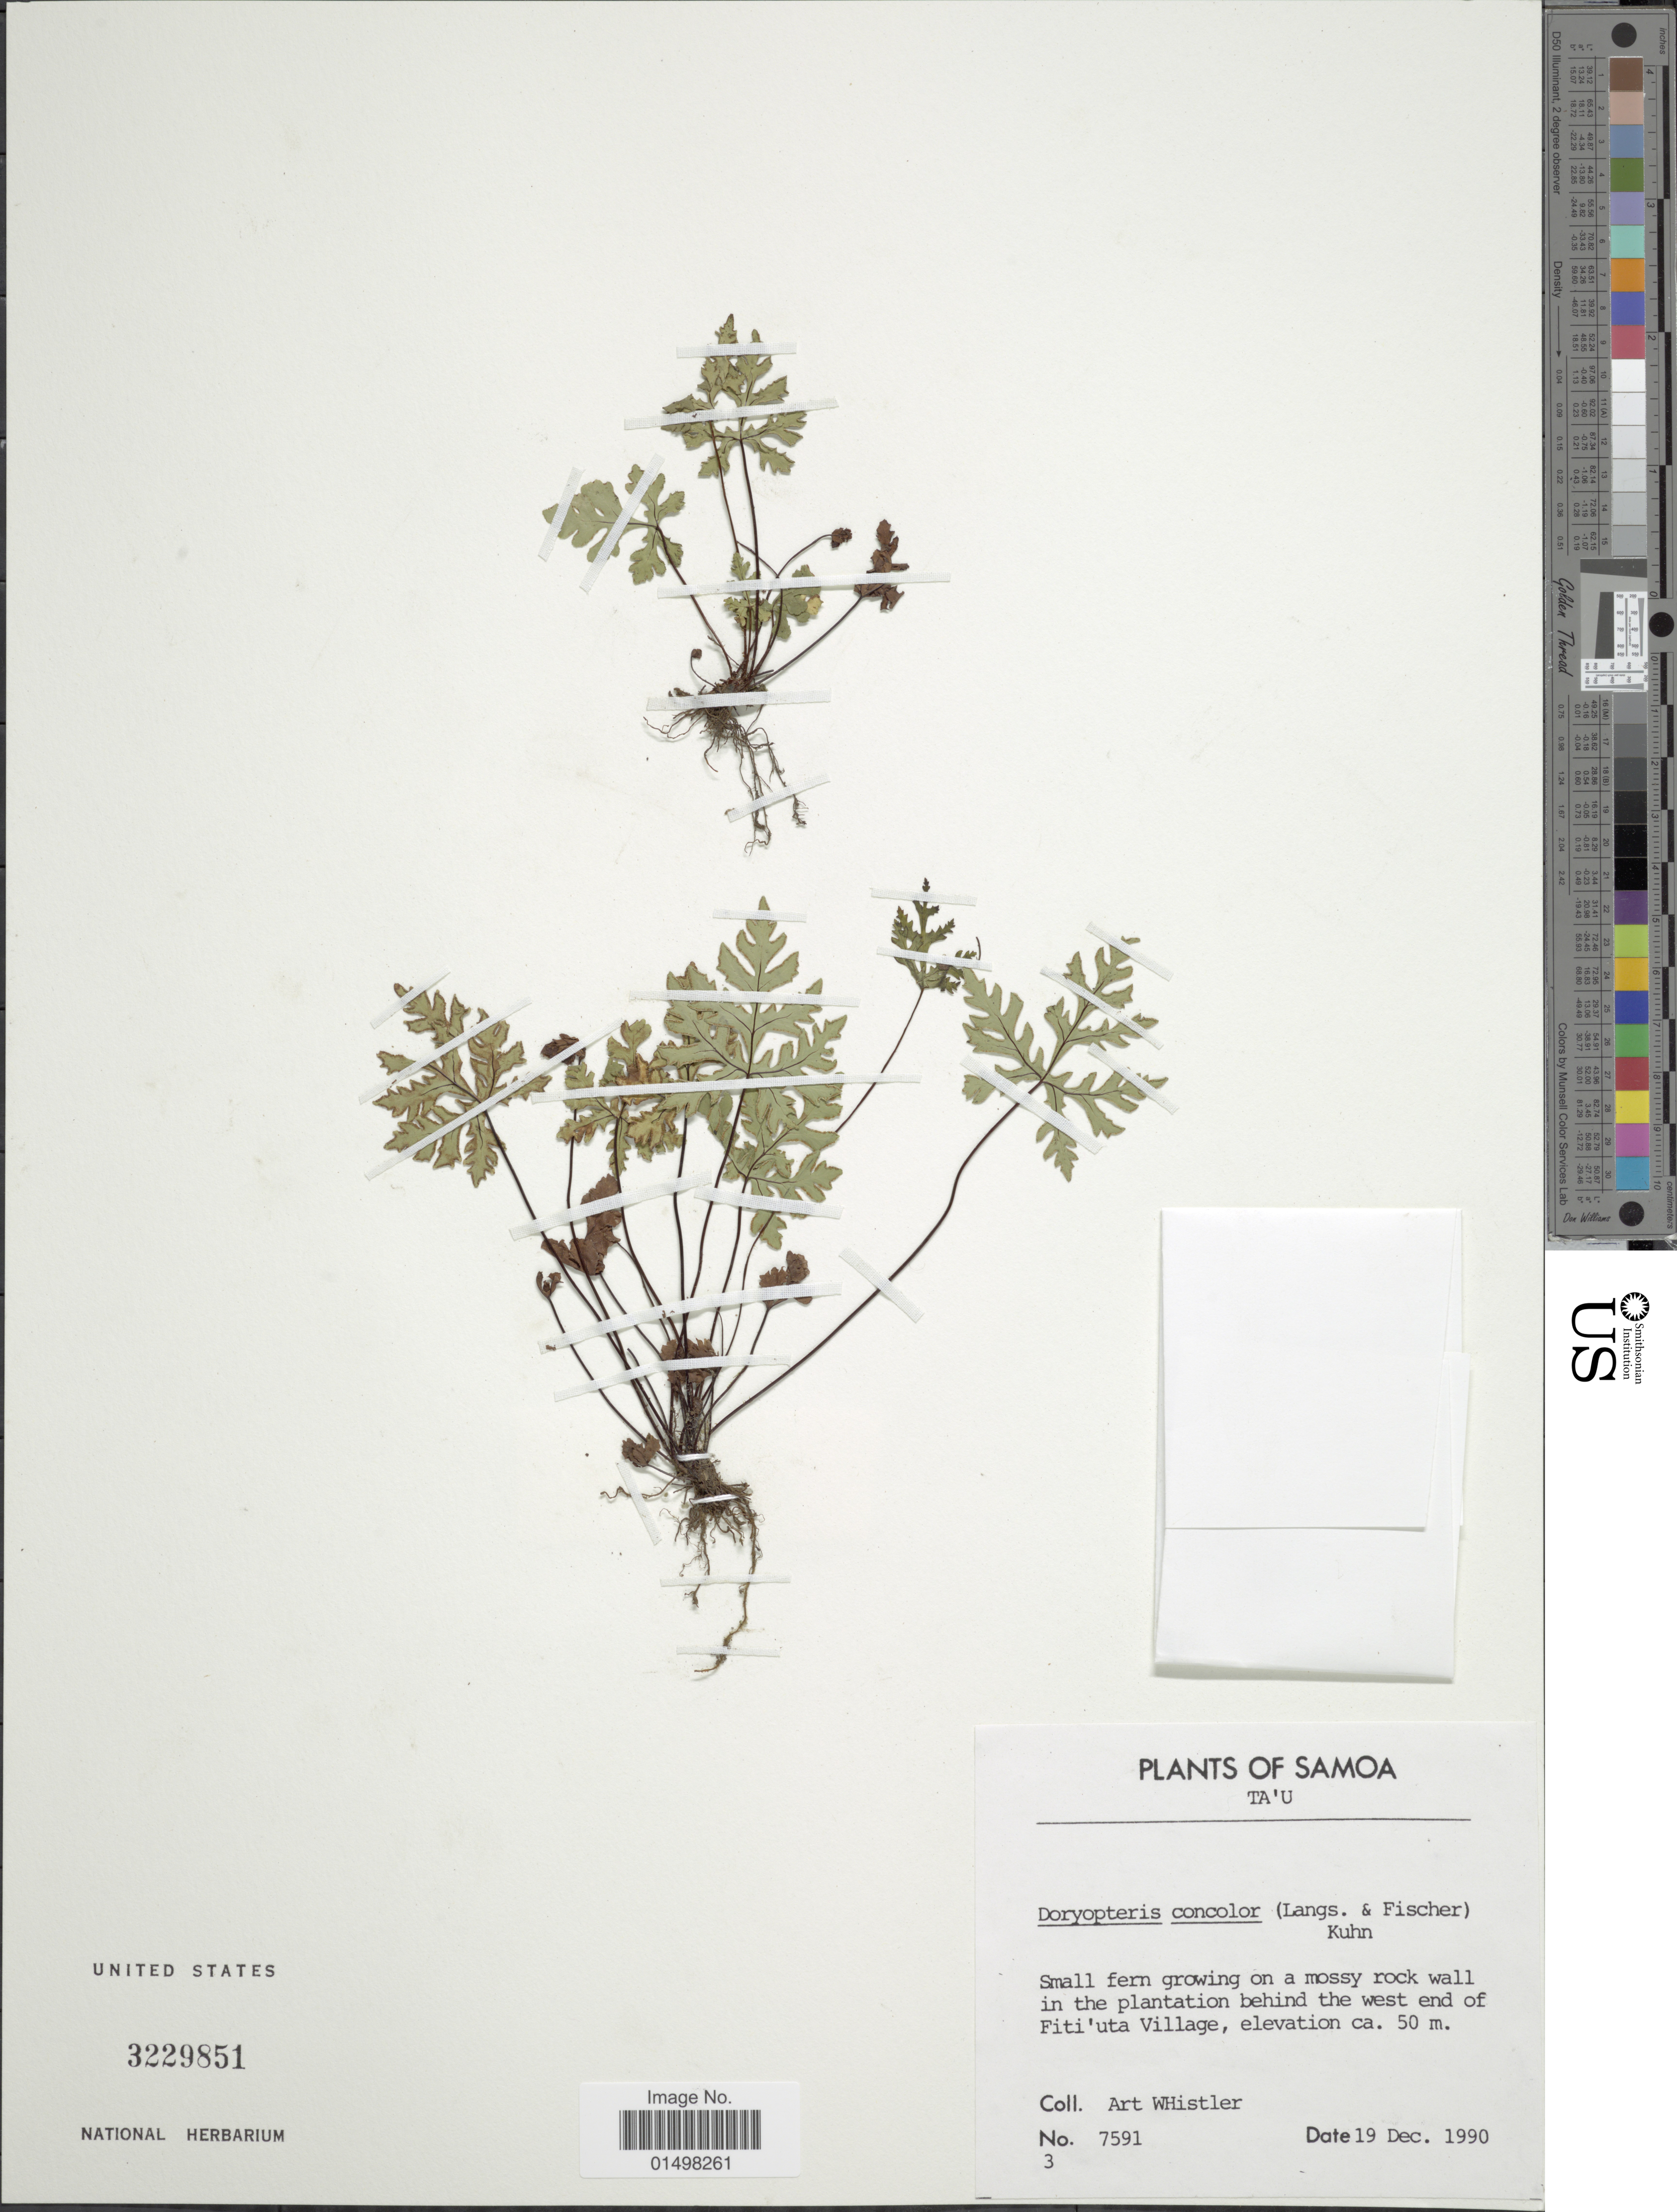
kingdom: Plantae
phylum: Tracheophyta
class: Polypodiopsida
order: Polypodiales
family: Pteridaceae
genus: Doryopteris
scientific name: Doryopteris concolor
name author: (Langsd. & Fisch.) Kuhn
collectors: A. Whistler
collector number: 7591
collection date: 1990-12-19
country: American Samoa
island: Ta'u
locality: Ta'u. Behind west end of Fiti'uta Village.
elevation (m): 50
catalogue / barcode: US 3229851